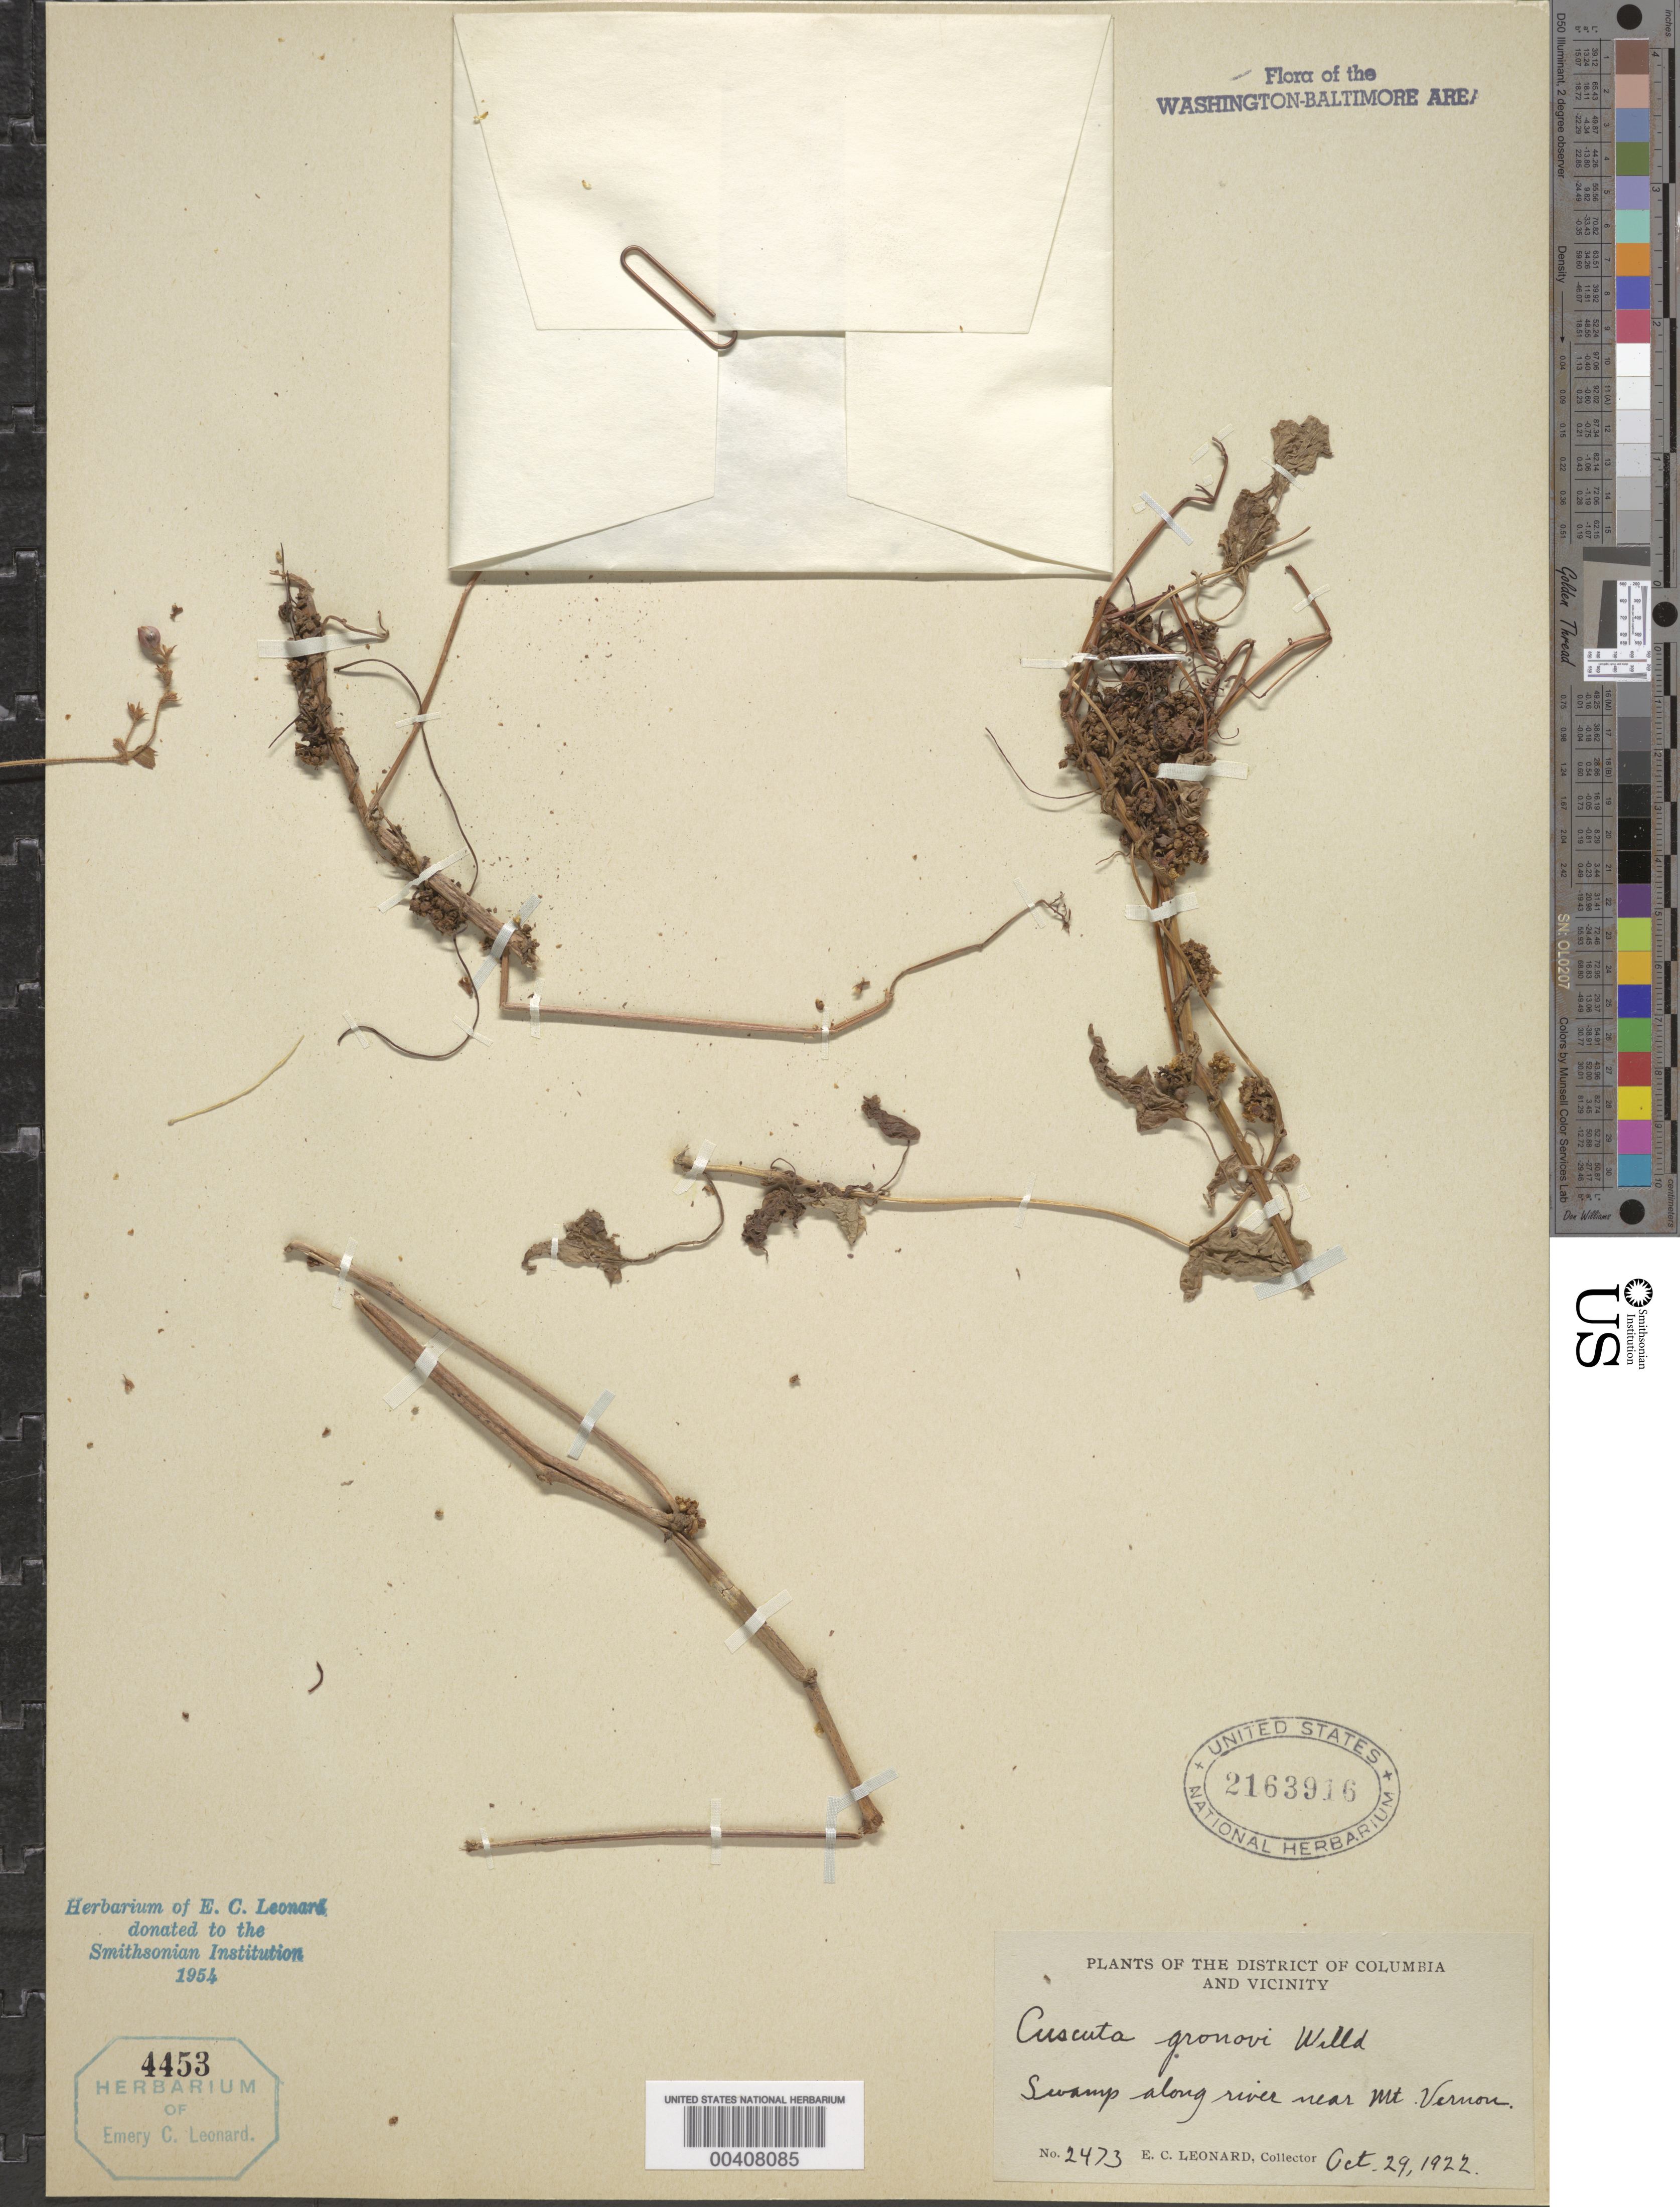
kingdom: Plantae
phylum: Tracheophyta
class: Magnoliopsida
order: Solanales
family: Convolvulaceae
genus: Cuscuta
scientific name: Cuscuta gronovii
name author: Willd. ex Schult.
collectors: E. C. Leonard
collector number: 2473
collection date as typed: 29 Oct 1922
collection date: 1922-10-29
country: United States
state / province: Virginia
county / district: Fairfax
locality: Mt. Vernon, Near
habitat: Swamp along river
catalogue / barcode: US 2163916